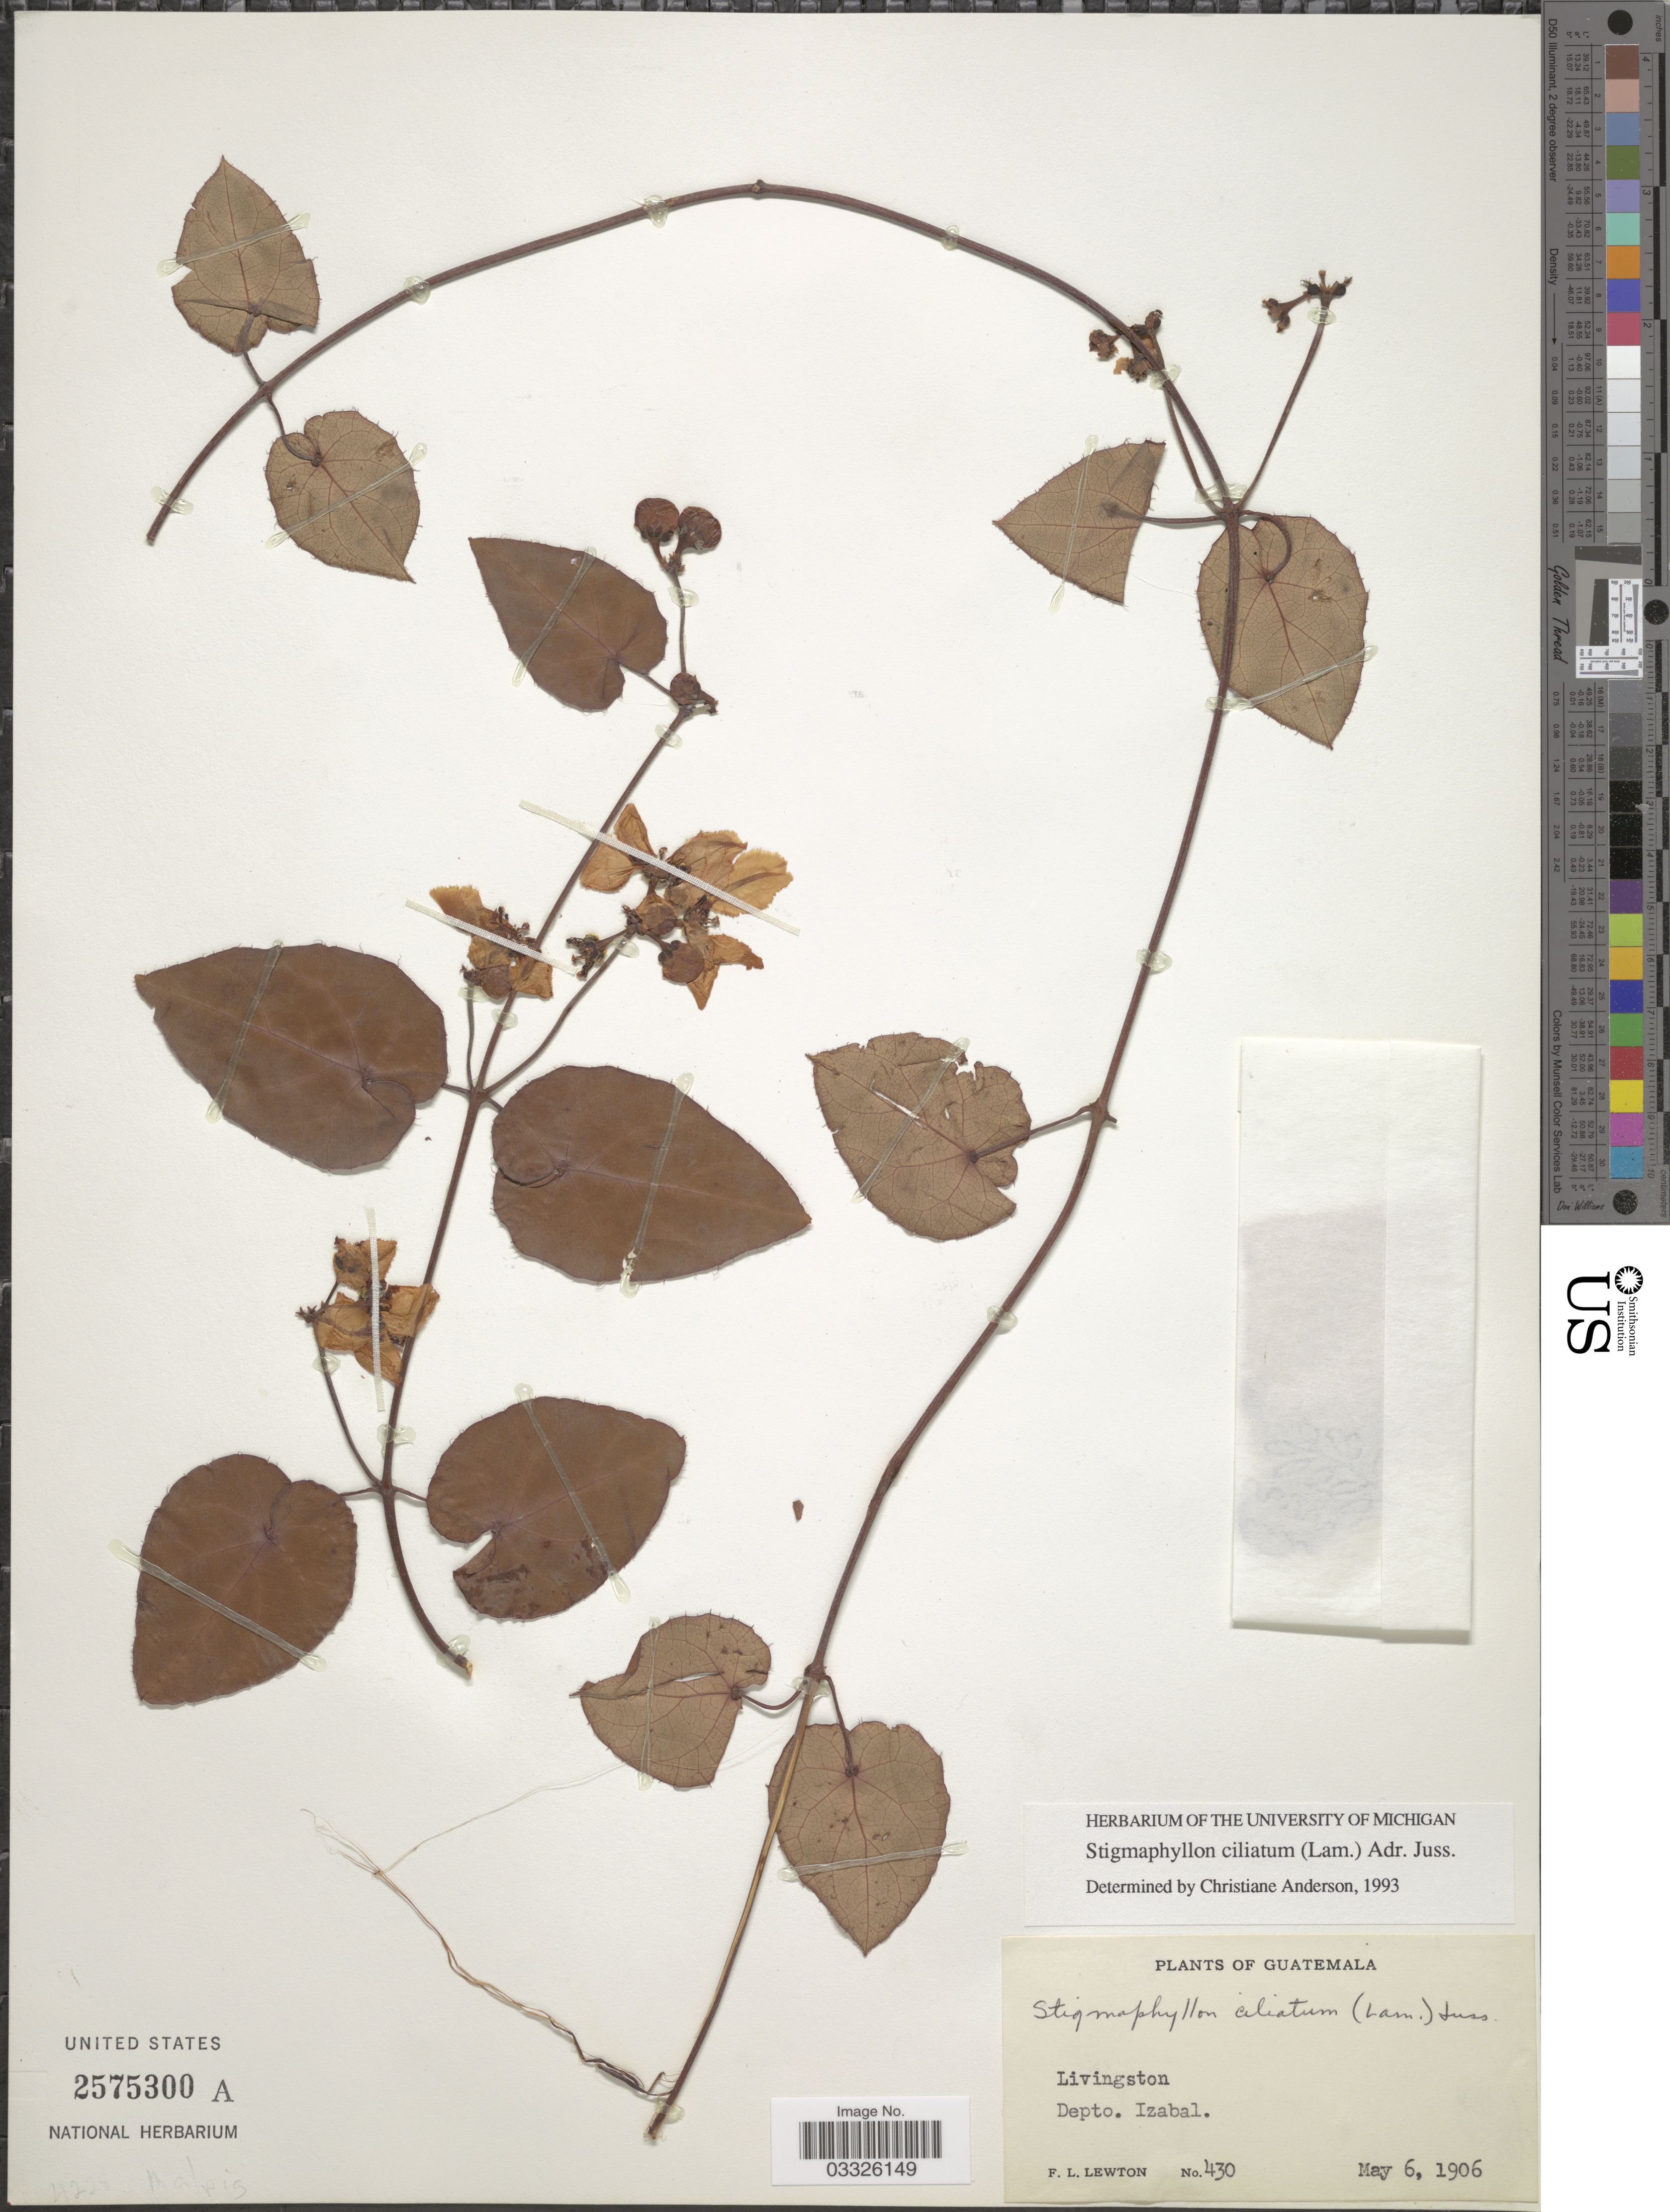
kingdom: Plantae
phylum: Tracheophyta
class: Magnoliopsida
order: Malpighiales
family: Malpighiaceae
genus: Stigmaphyllon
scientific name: Stigmaphyllon ciliatum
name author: (L.) A. Juss.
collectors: F. L. Lewton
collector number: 430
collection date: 1906-05-06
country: Guatemala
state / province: Izabal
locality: Livingston. Depto. Izabal.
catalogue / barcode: US 2575300A